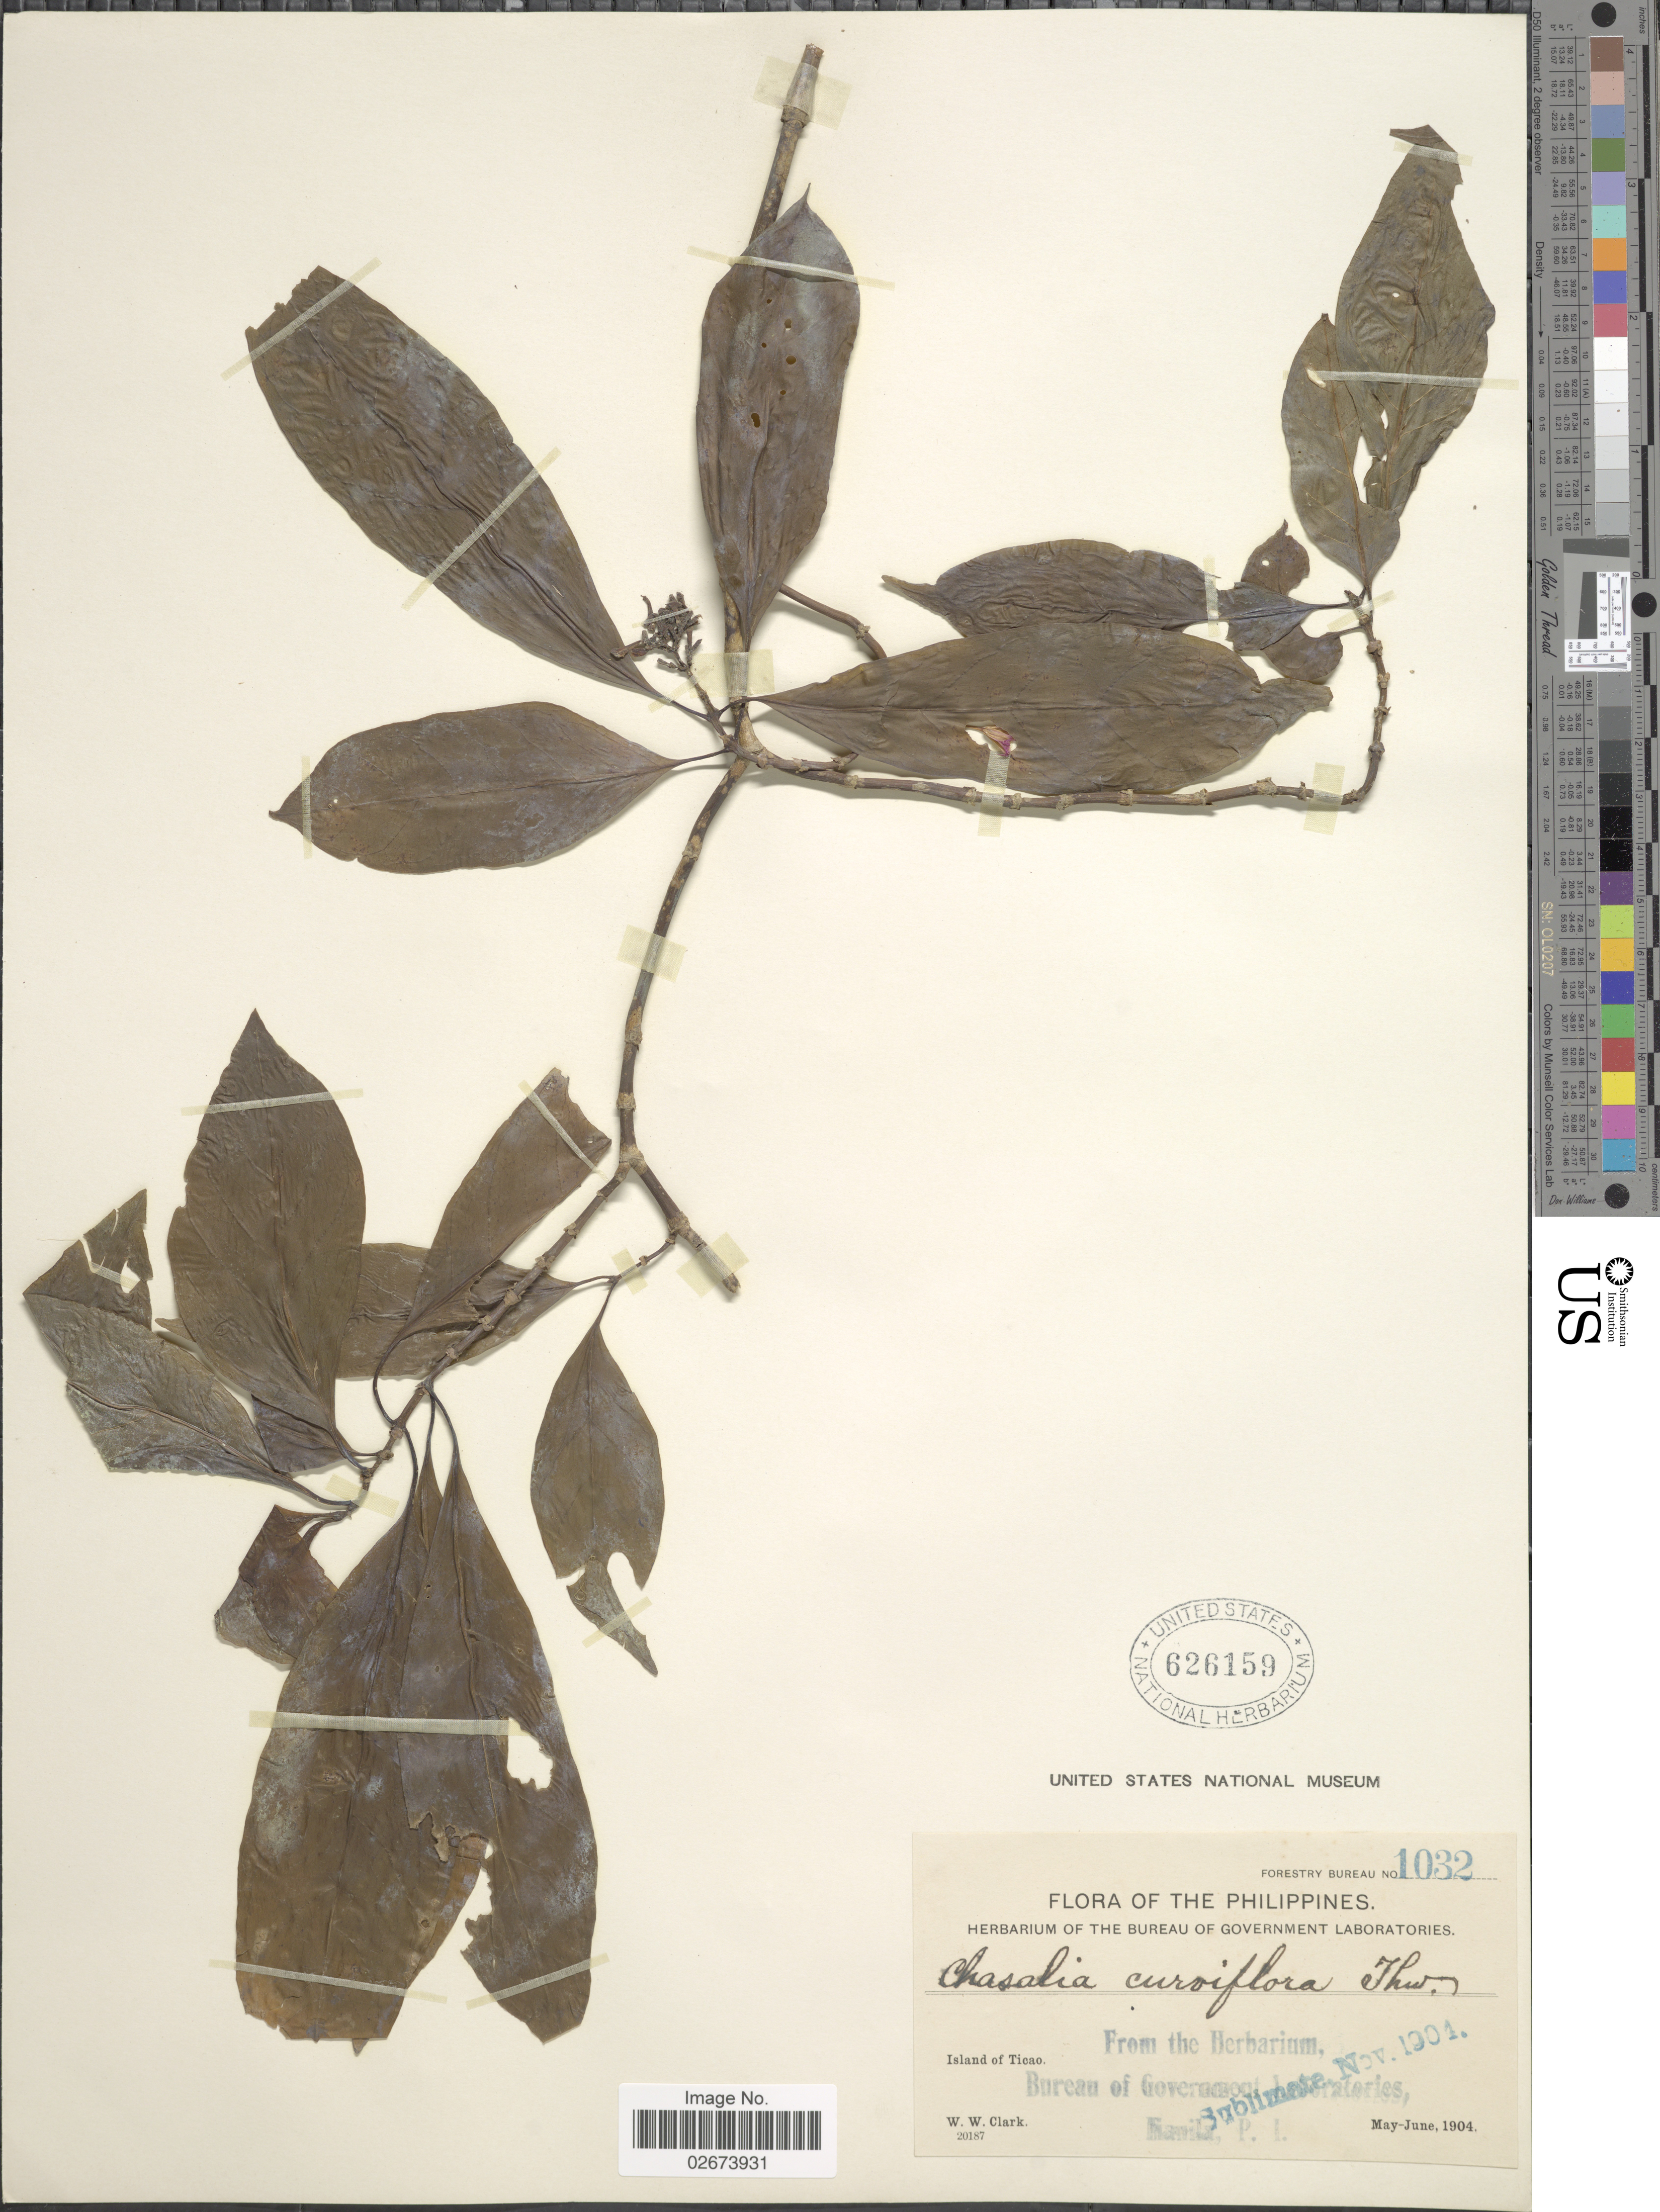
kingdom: Plantae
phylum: Tracheophyta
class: Magnoliopsida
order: Gentianales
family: Rubiaceae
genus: Chassalia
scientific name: Chassalia lurida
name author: (Blume) Miq.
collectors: W. W. Clark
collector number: Forestry Bureau1032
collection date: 1904-05/1904-06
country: Philippines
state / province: Bicol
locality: Island of Ticao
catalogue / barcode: US 626159